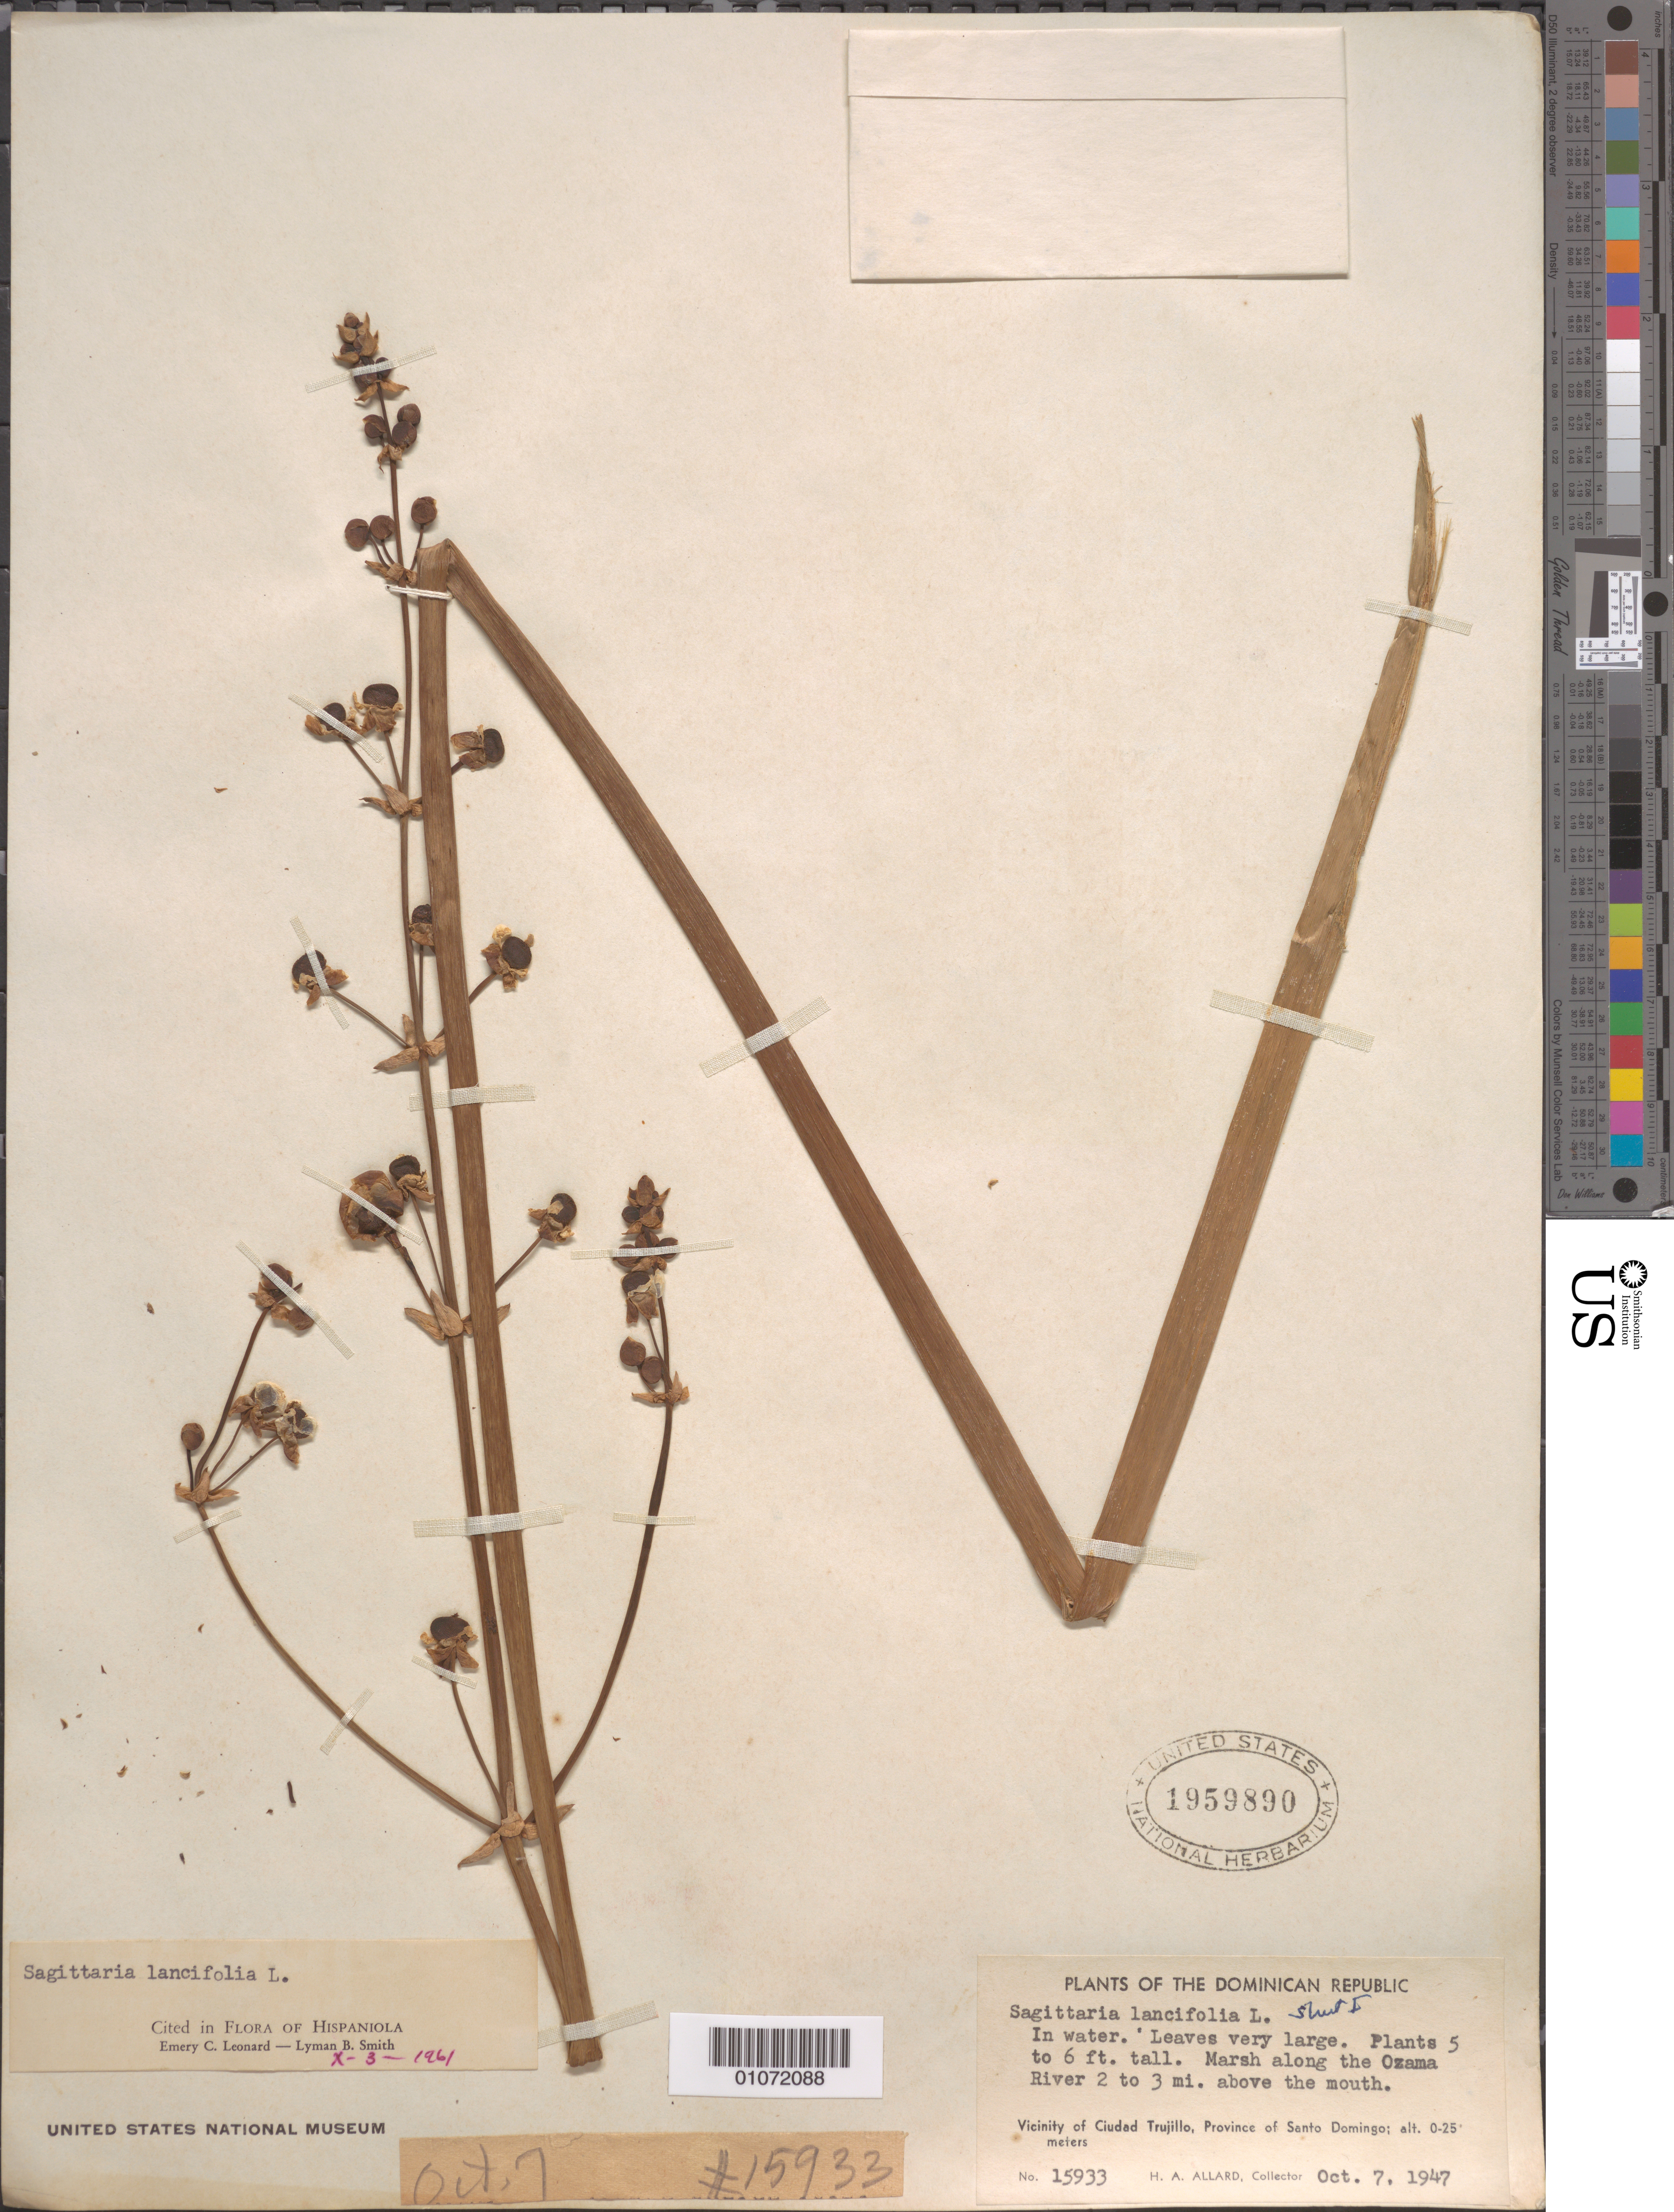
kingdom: Plantae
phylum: Tracheophyta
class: Liliopsida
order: Alismatales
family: Alismataceae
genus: Sagittaria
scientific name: Sagittaria lancifolia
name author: L.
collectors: H. A. Allard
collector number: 15933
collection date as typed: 07 Oct 1947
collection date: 1947-10-07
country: Dominican Republic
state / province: Santo Domingo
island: Hispaniola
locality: In water. Vicinity of Ciudad Trujillo, Province of Santo Domingo.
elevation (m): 0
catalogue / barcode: US 1959890